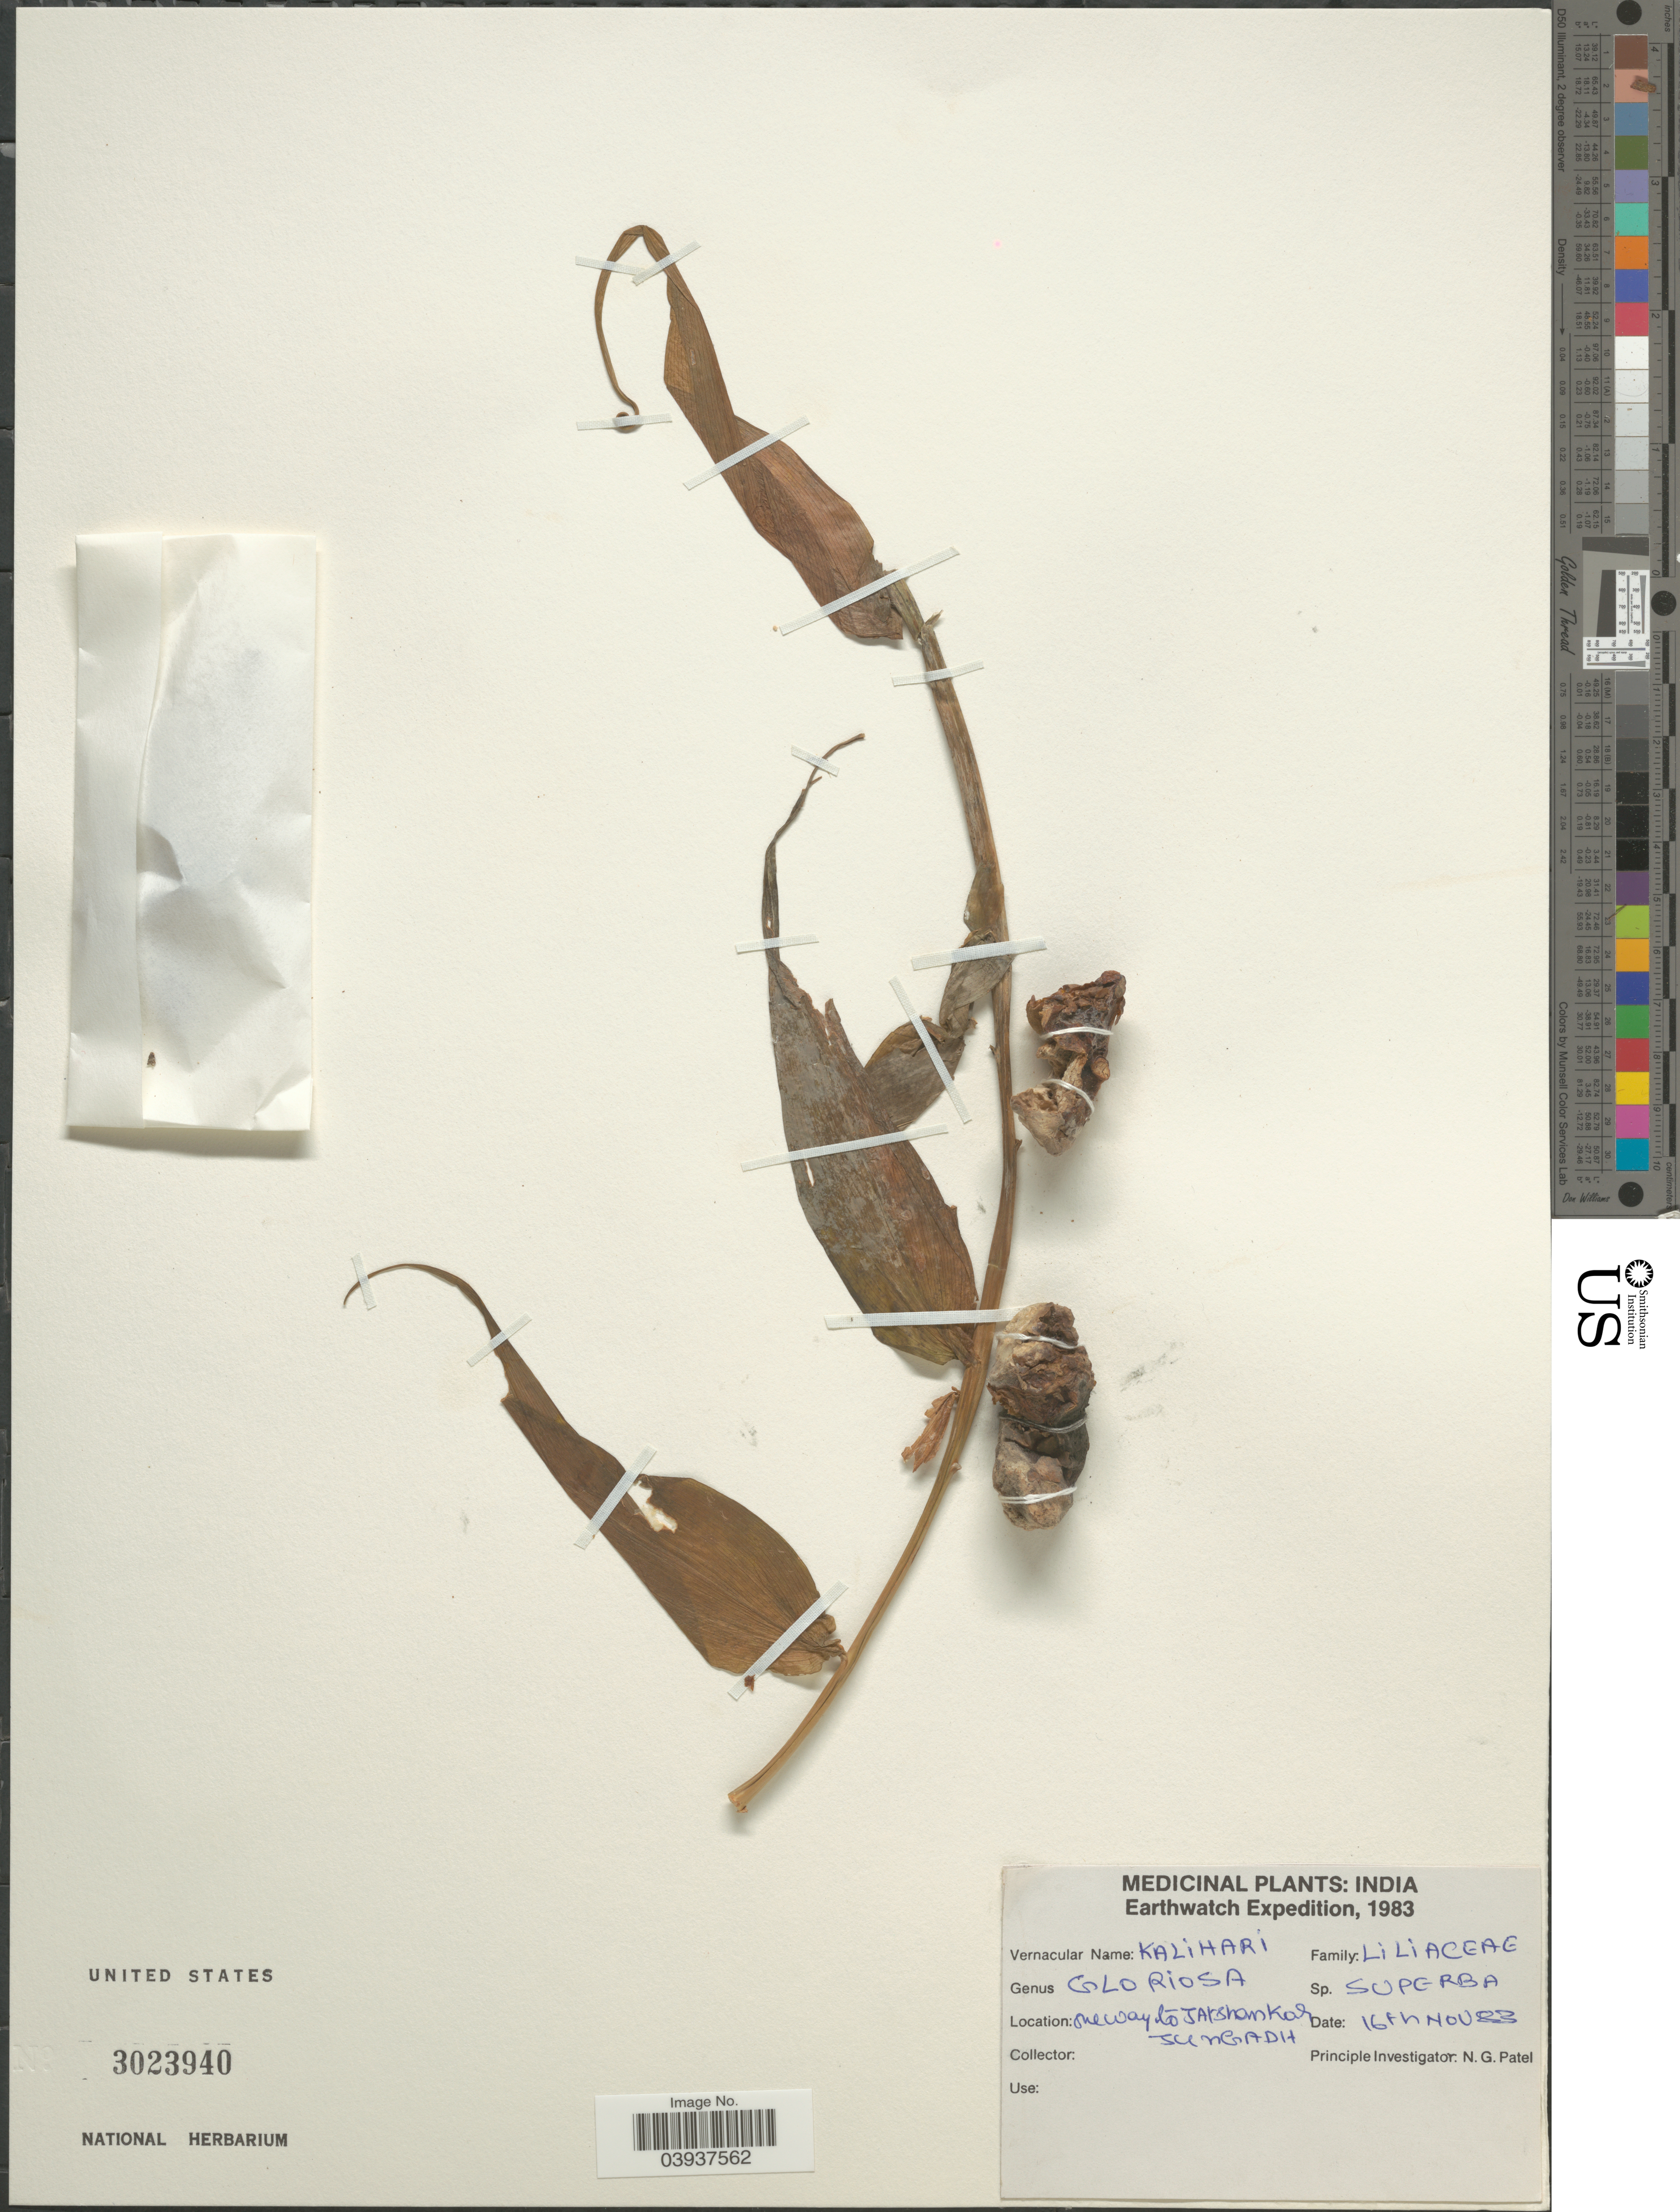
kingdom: Plantae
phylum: Tracheophyta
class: Liliopsida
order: Liliales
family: Colchicaceae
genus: Gloriosa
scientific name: Gloriosa superba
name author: L.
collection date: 1983-11-16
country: India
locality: One way to Jatashankal Jungadh.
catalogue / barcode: US 3023940